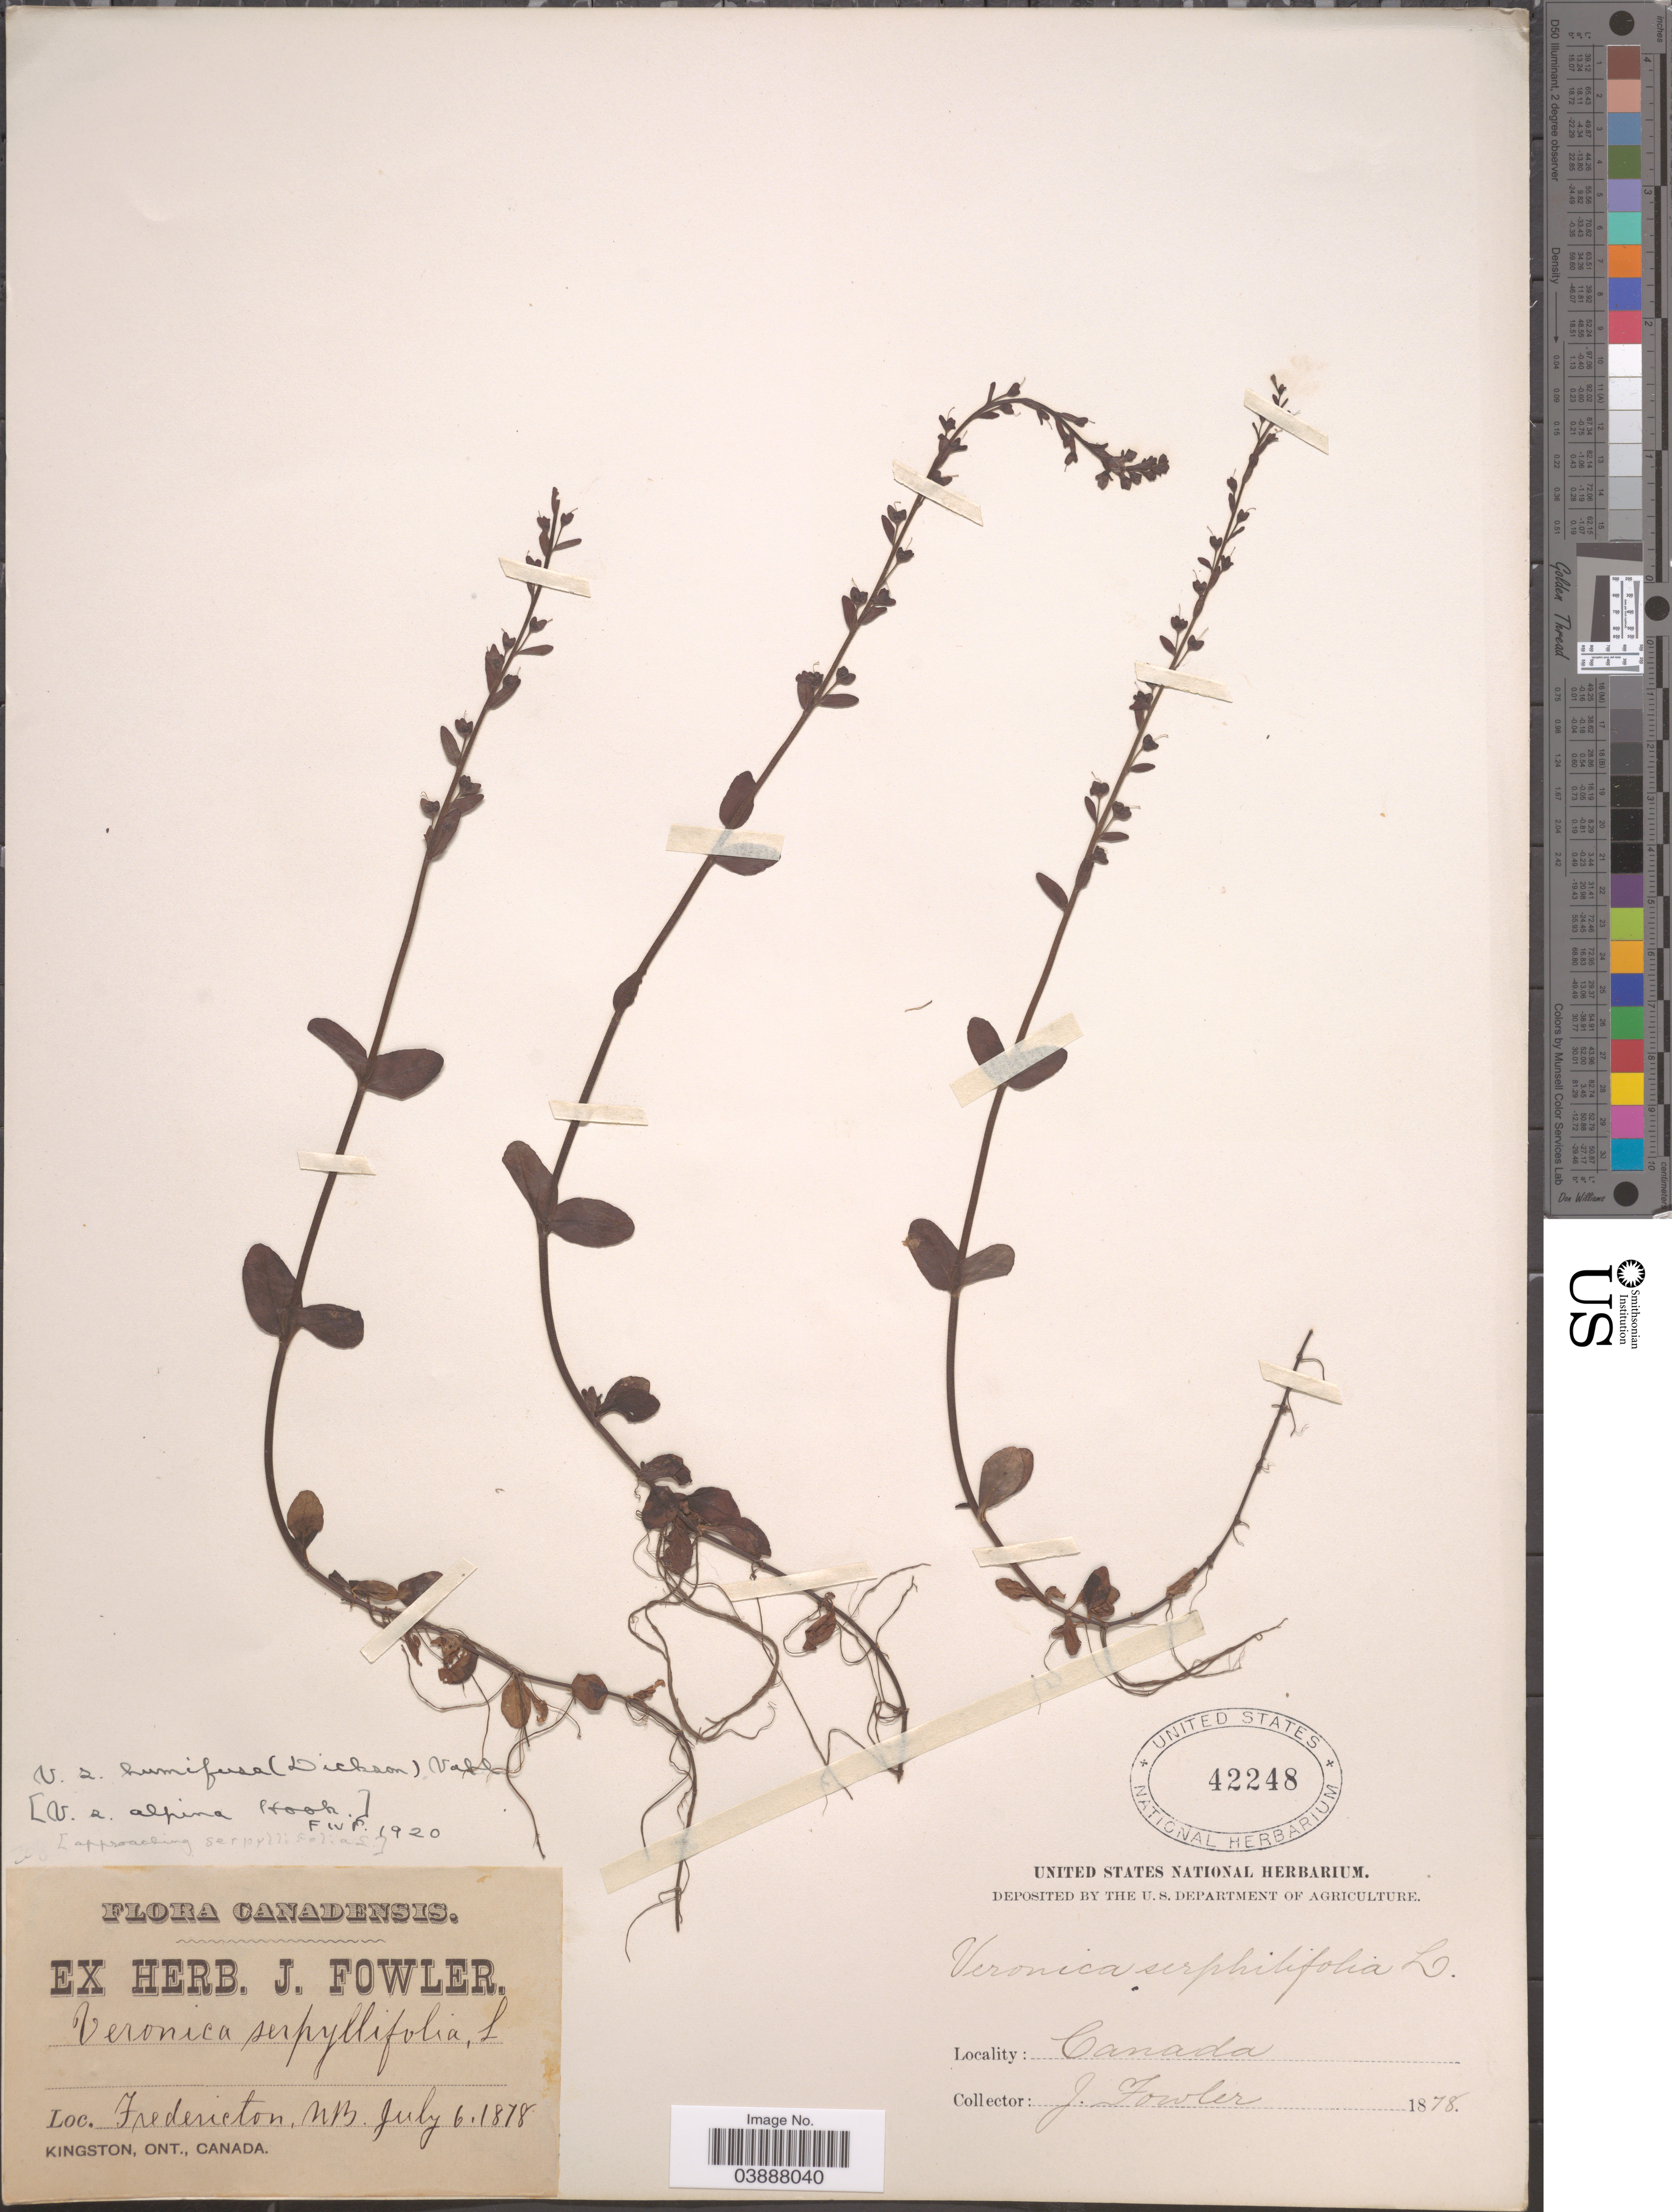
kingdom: Plantae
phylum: Tracheophyta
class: Magnoliopsida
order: Lamiales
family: Plantaginaceae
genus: Veronica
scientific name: Veronica serpyllifolia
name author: L.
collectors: J. Fowler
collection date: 1878-07-06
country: Canada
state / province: New Brunswick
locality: Fredericton. NB.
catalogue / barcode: US 42248